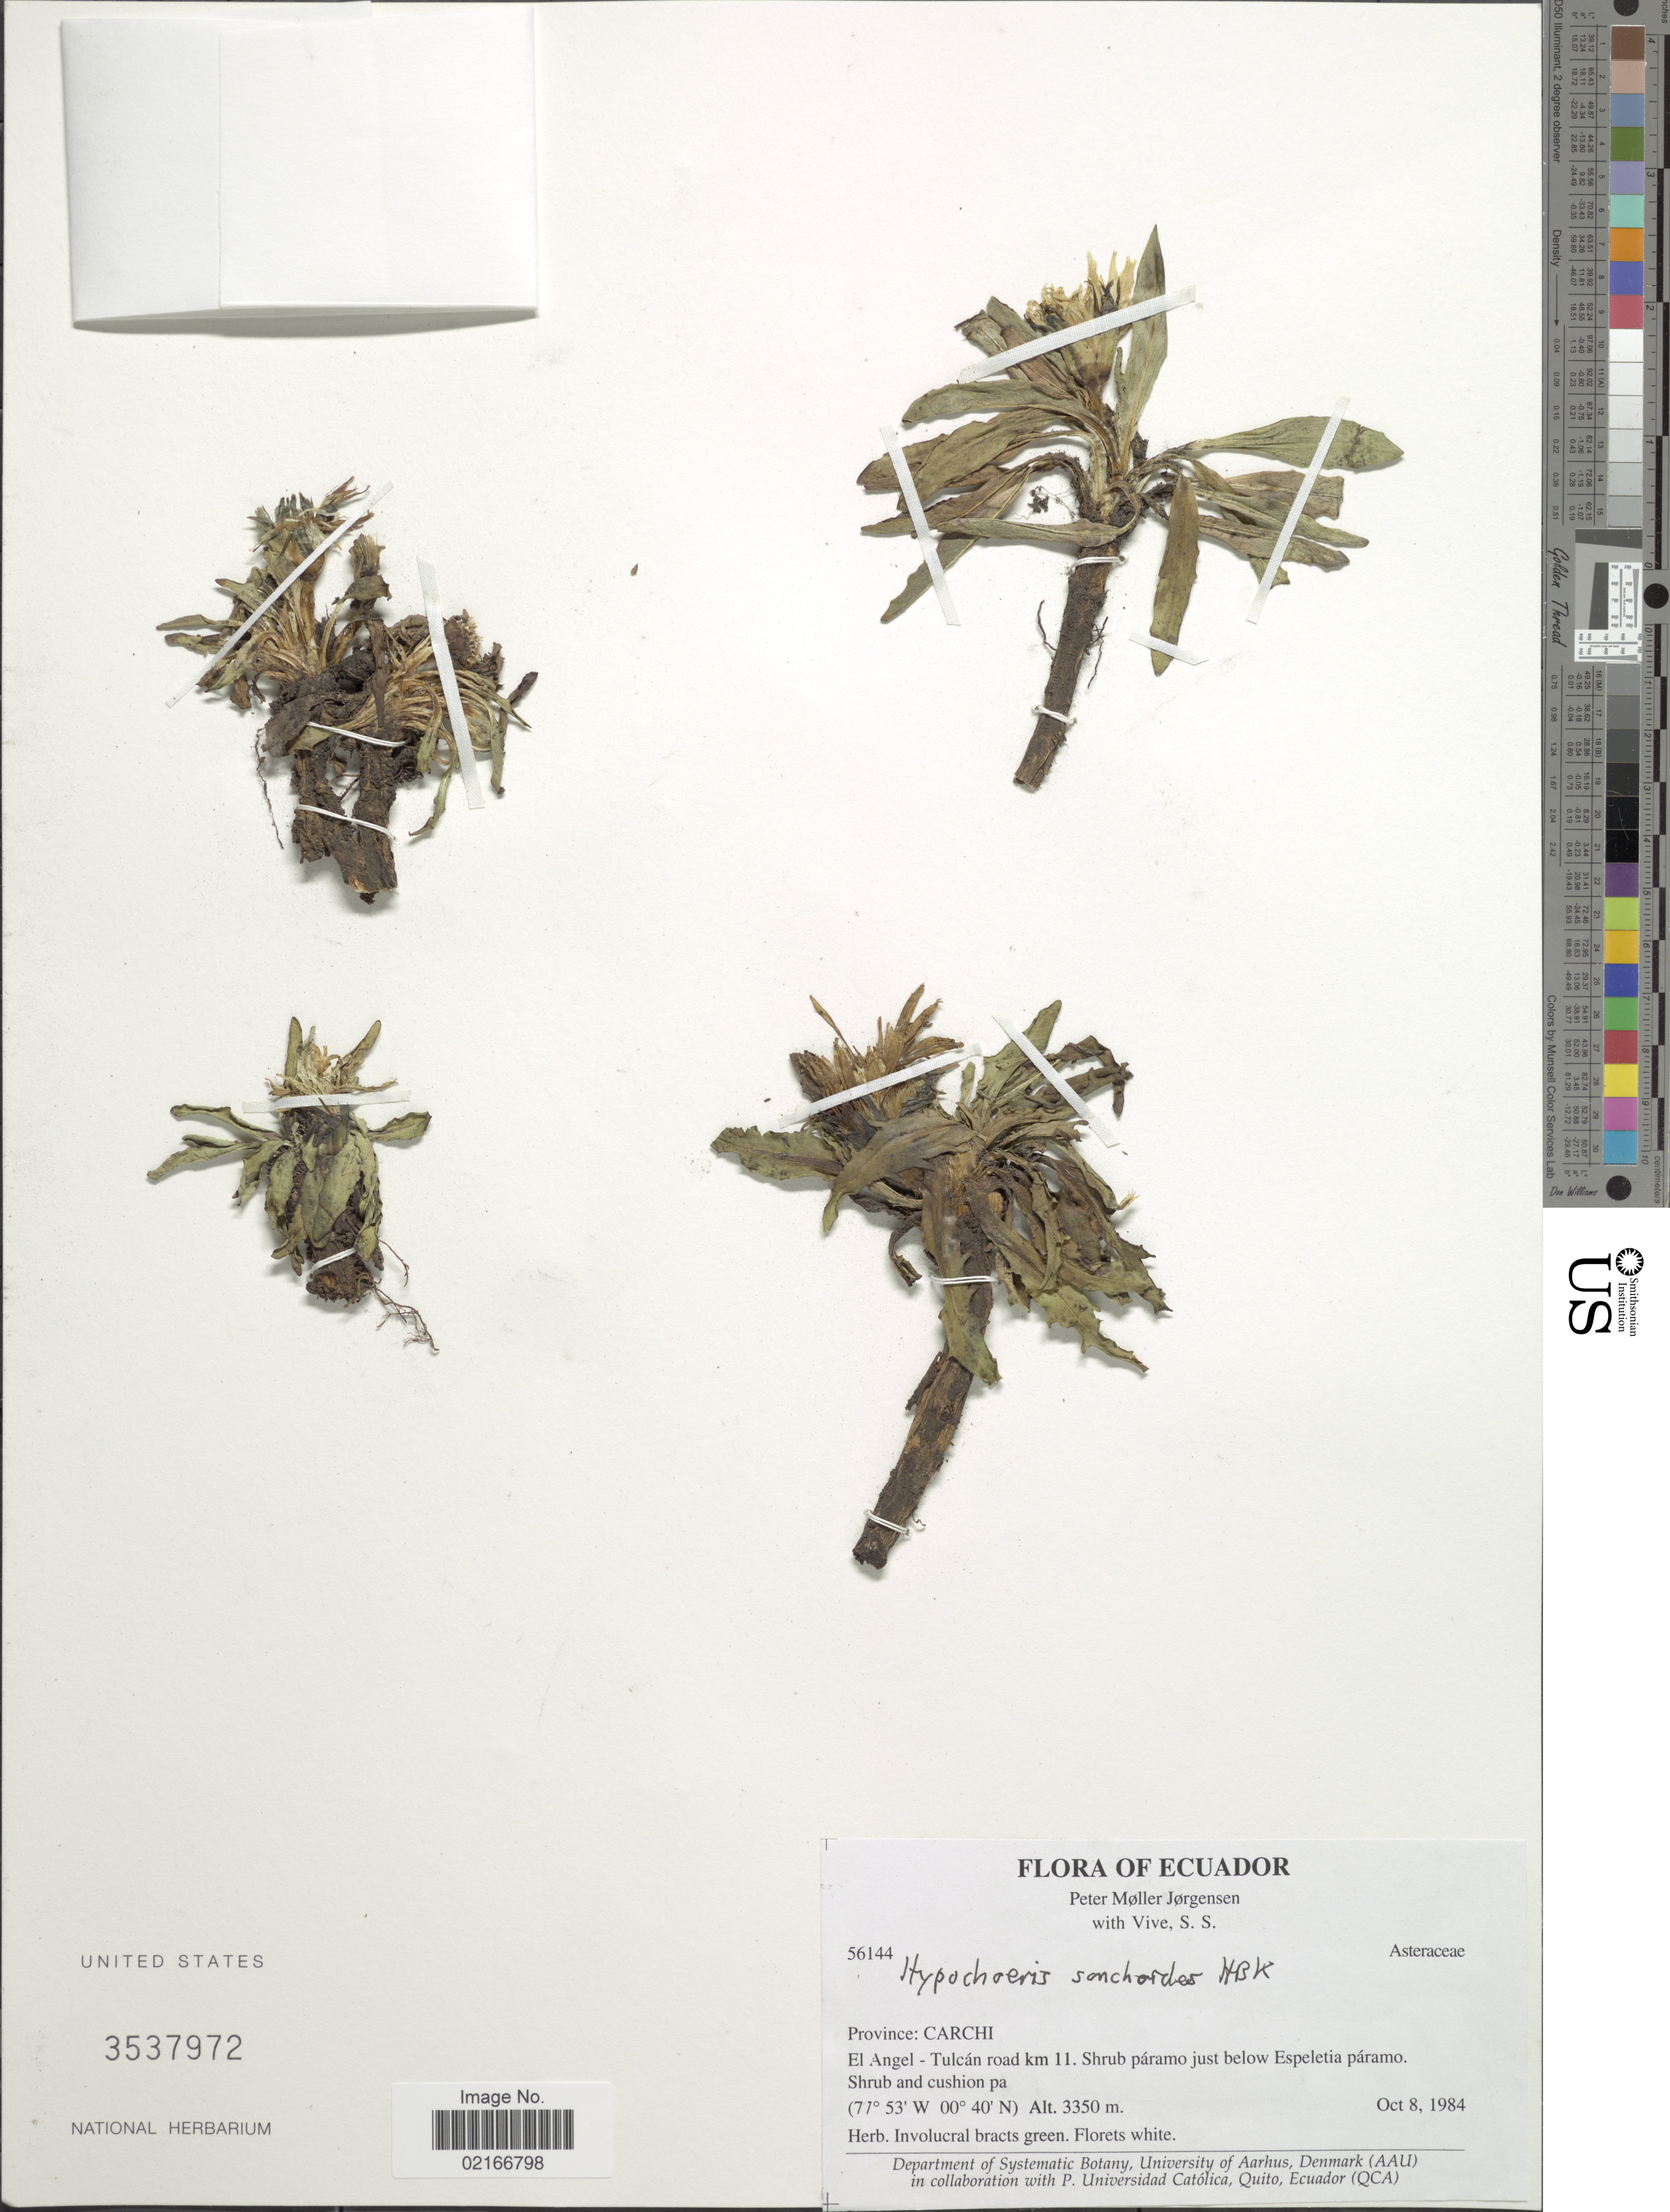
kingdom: Plantae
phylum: Tracheophyta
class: Magnoliopsida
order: Asterales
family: Asteraceae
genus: Hypochaeris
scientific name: Hypochaeris sessiliflora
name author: Kunth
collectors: P. M. Jørgensen & S. Vive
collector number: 56144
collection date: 1984-10-08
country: Ecuador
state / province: Carchi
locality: El Angel - Tulcán road km. 11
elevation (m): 3350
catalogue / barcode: US 3537972